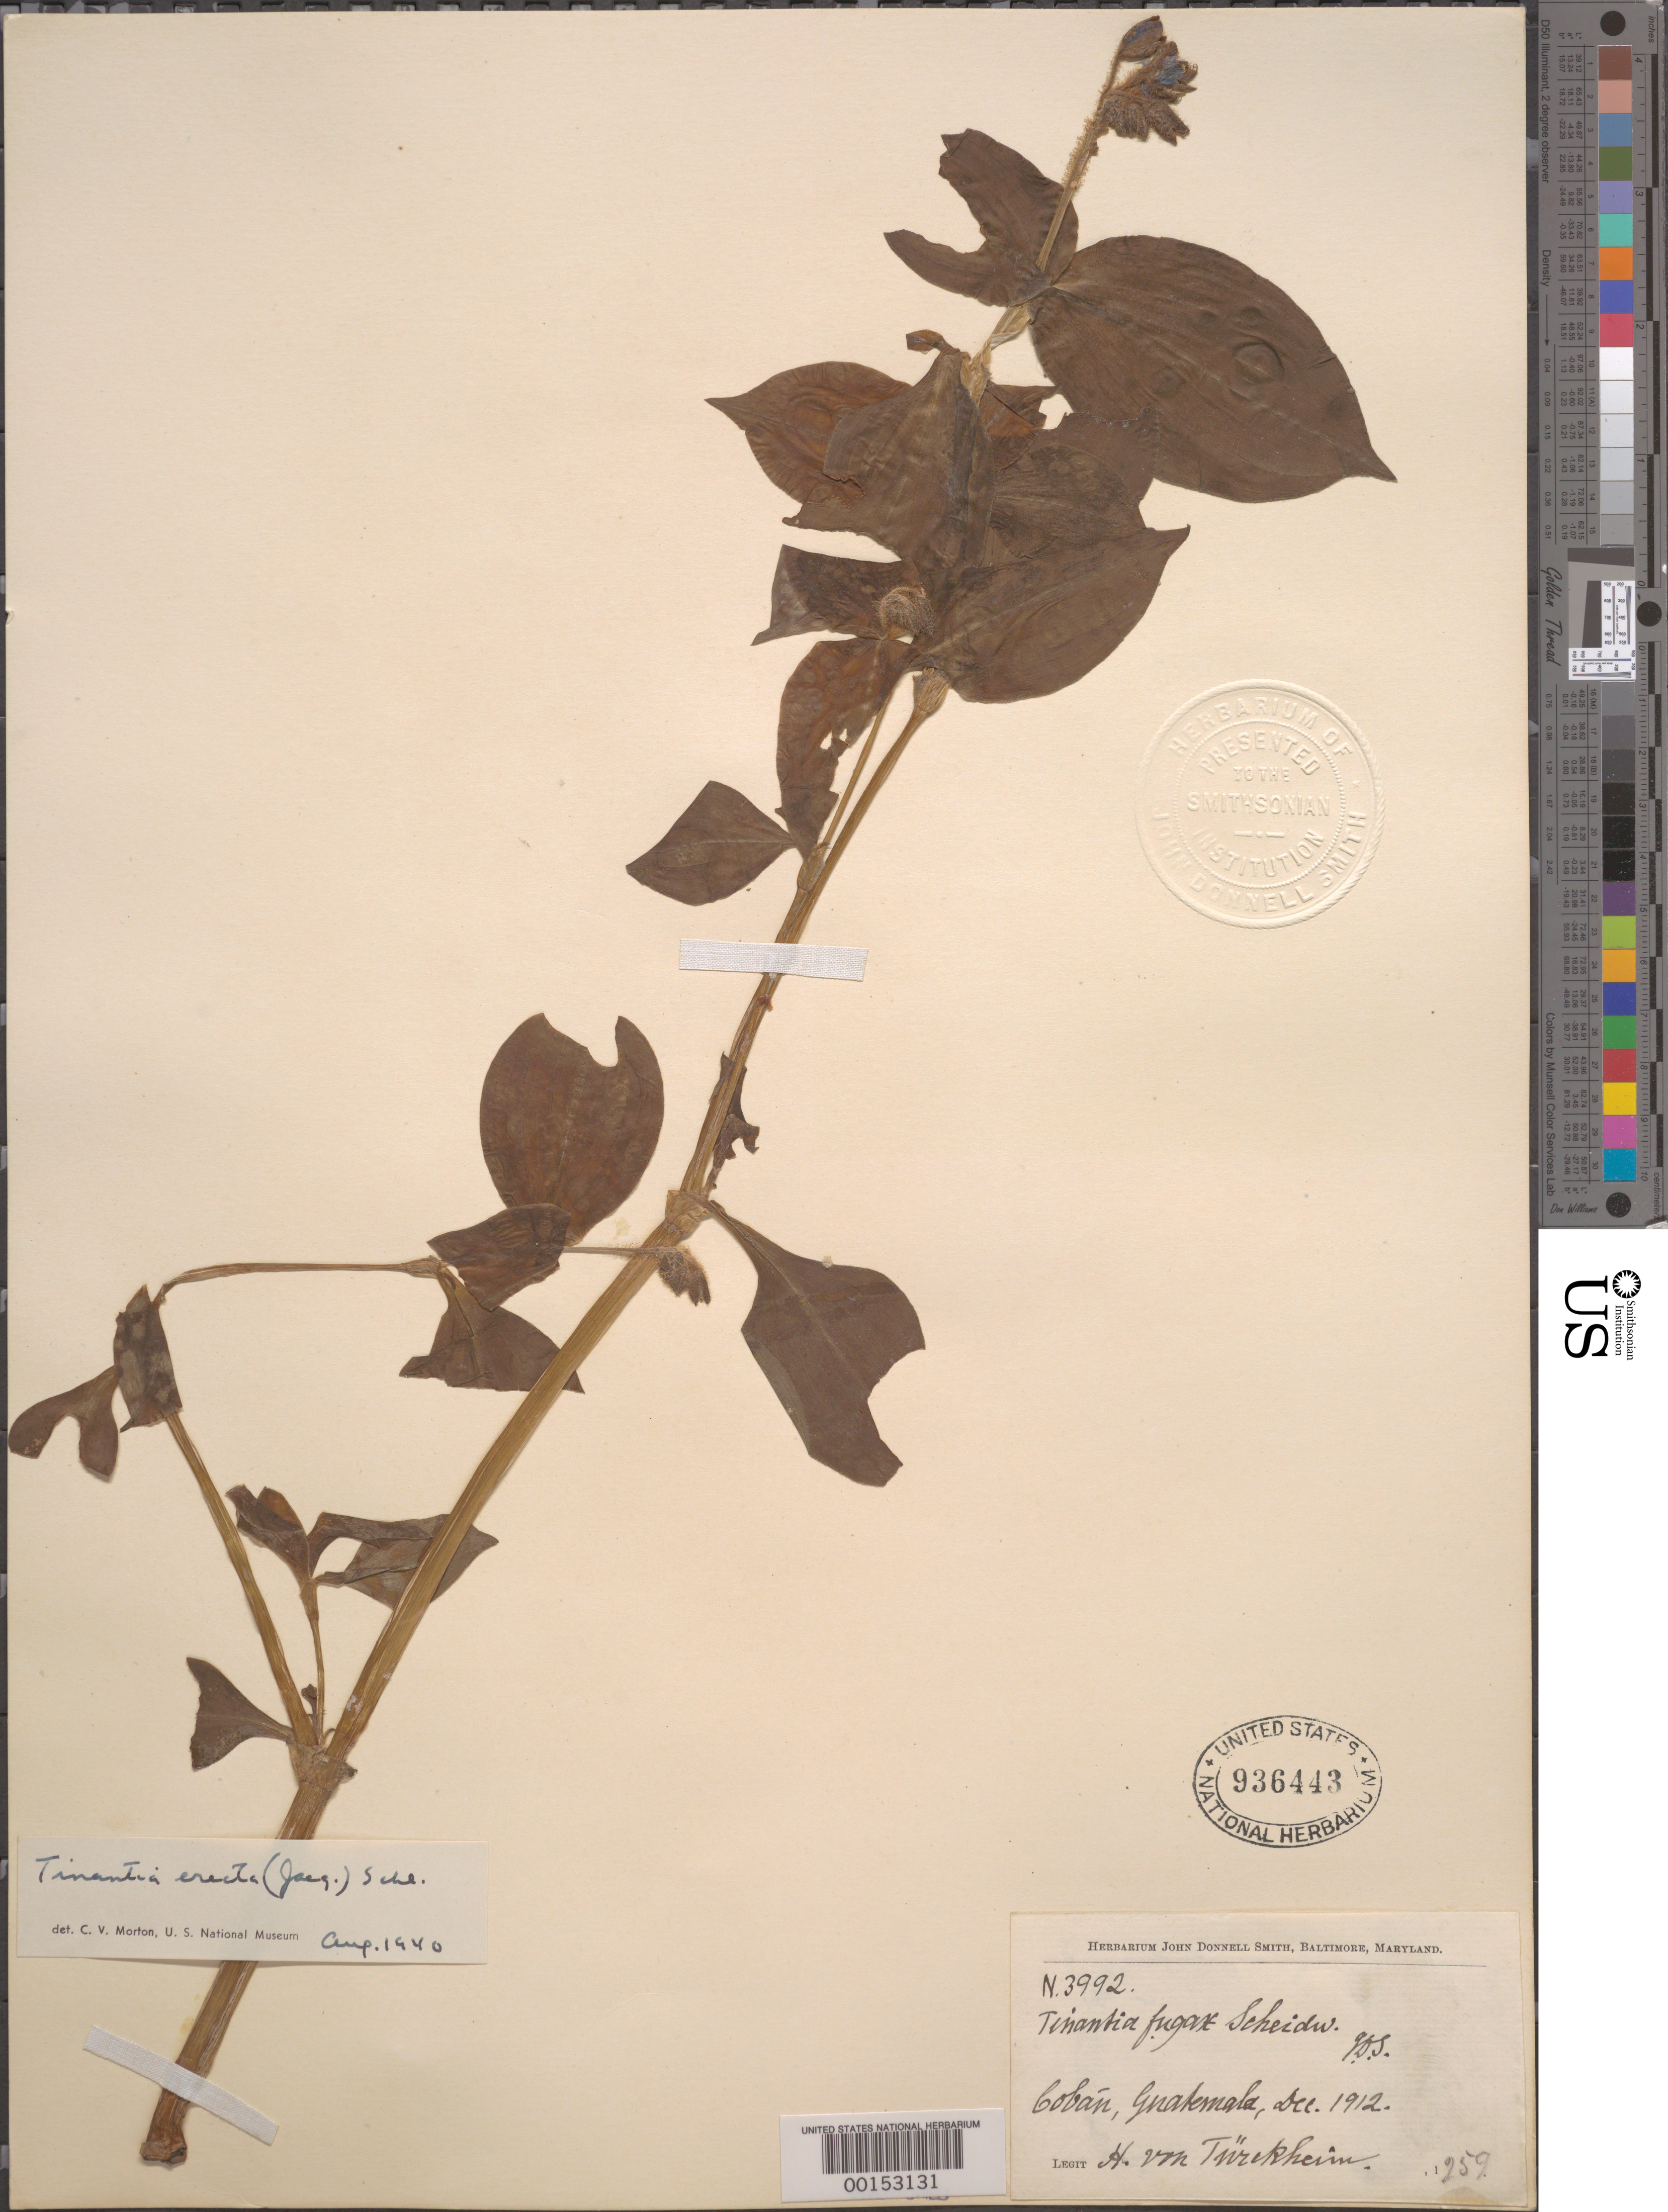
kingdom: Plantae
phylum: Tracheophyta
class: Liliopsida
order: Commelinales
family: Commelinaceae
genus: Tinantia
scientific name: Tinantia erecta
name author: (Jacq.) Fenzl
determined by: Morton, C. V.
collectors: H. von Türckheim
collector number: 3992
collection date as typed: Dec 1912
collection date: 1912-12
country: Guatemala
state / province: Alta Verapaz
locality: Cobán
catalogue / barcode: US 936443